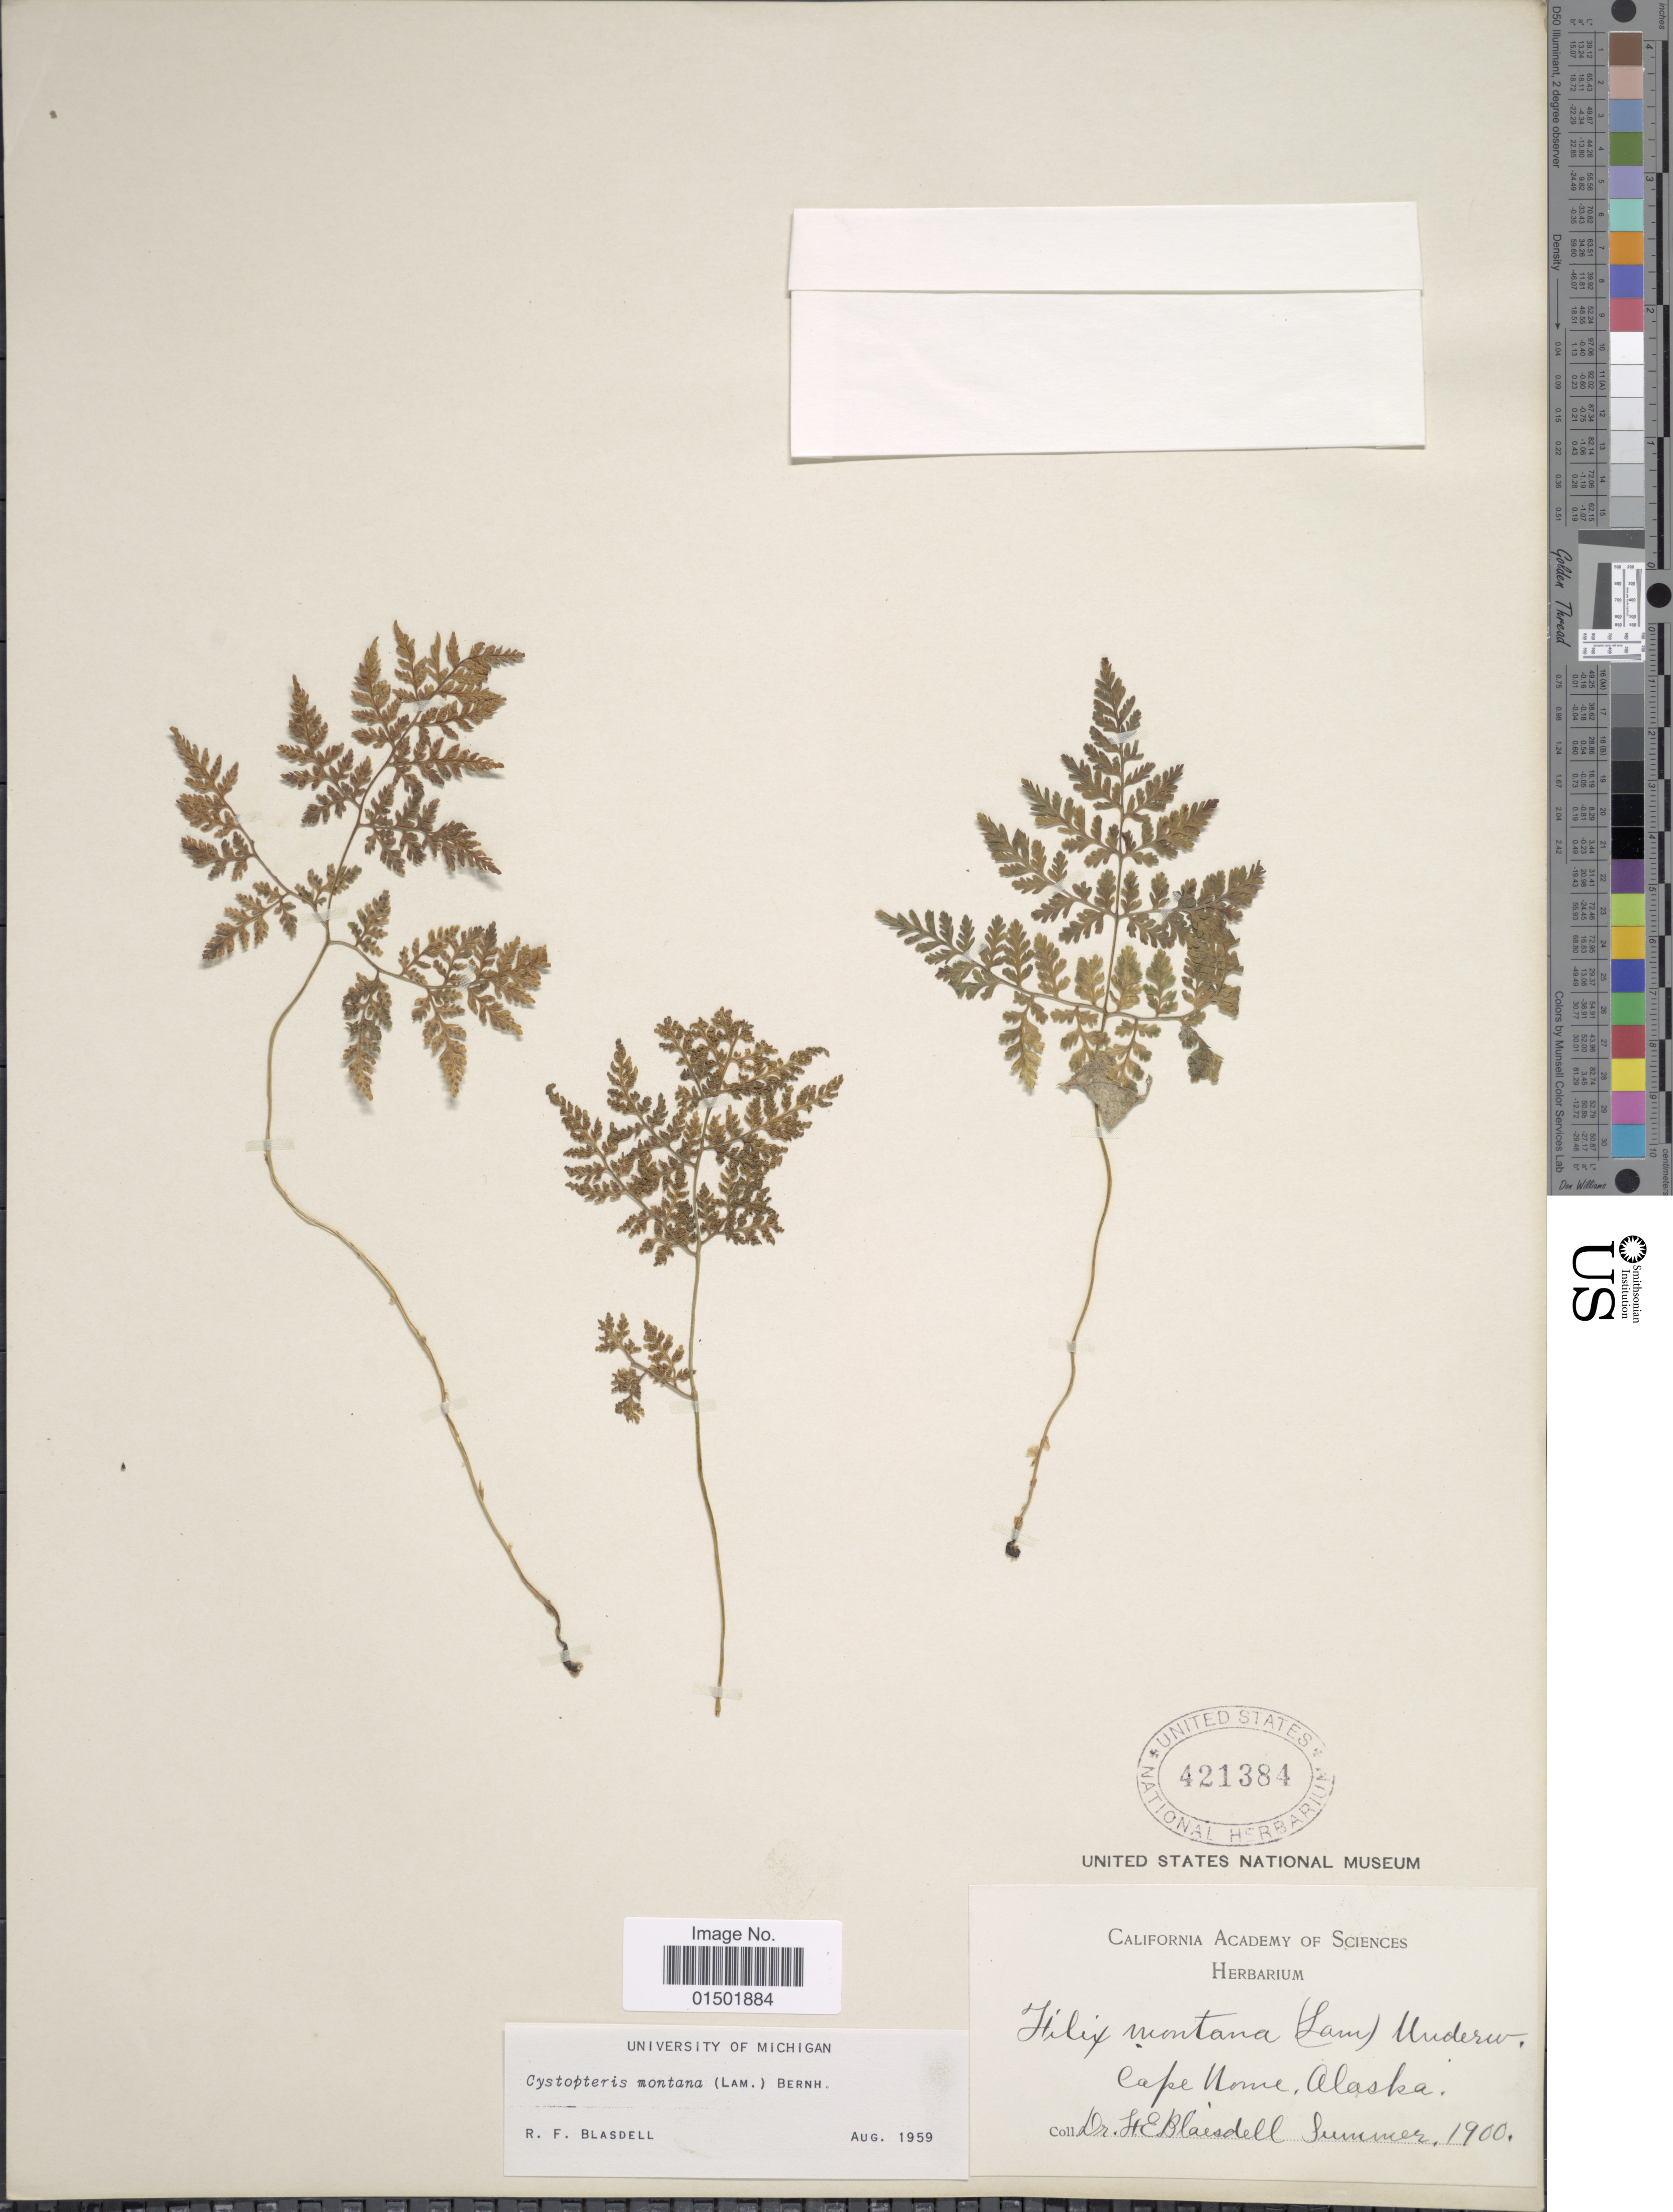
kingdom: Plantae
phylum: Tracheophyta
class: Polypodiopsida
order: Polypodiales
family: Cystopteridaceae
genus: Cystopteris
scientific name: Cystopteris montana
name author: (Lam.) Desv.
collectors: F. Blaisdell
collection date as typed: Summer 1900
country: United States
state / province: Alaska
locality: Cape Nome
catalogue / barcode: US 421384